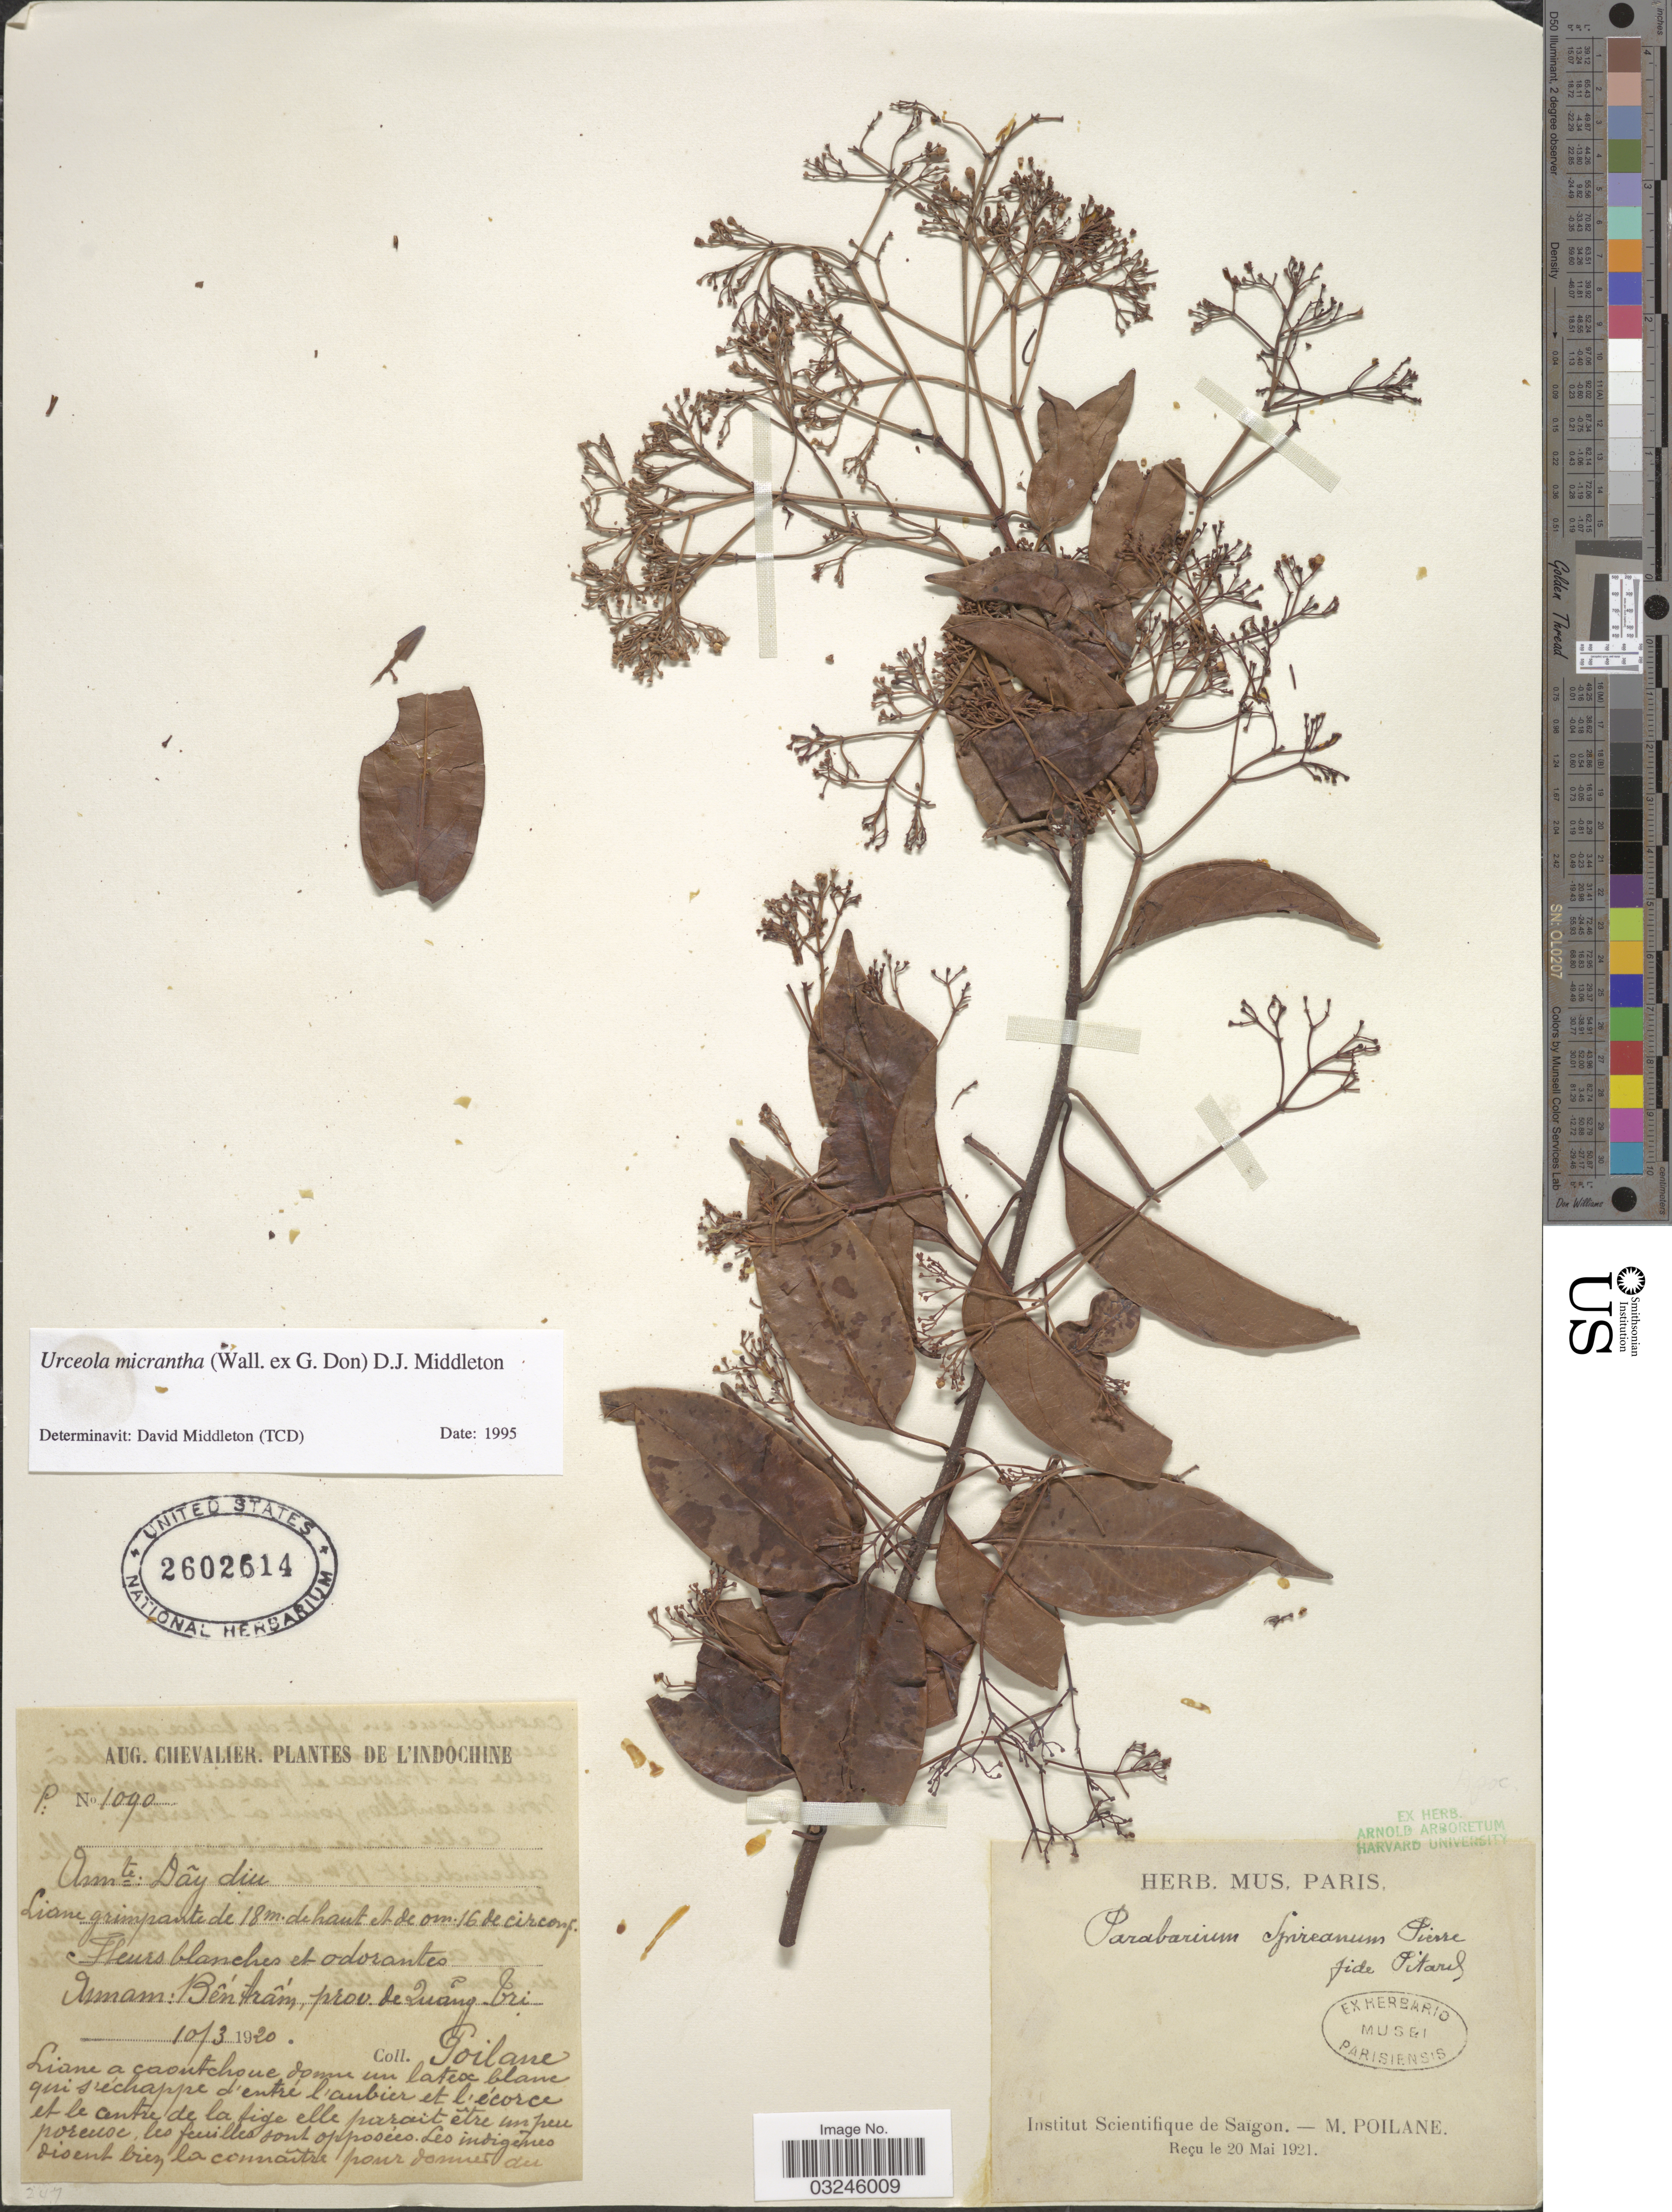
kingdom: Plantae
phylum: Tracheophyta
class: Magnoliopsida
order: Gentianales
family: Apocynaceae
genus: Urceola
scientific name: Urceola micrantha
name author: (Wall. ex G. Don) Mabb.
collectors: M. Poilane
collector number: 1090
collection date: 1920-03-10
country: Vietnam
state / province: Quang Tri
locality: L'Indochine, Annam: Bêntrâm, prov. de Quang Tri.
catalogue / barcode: US 2602614